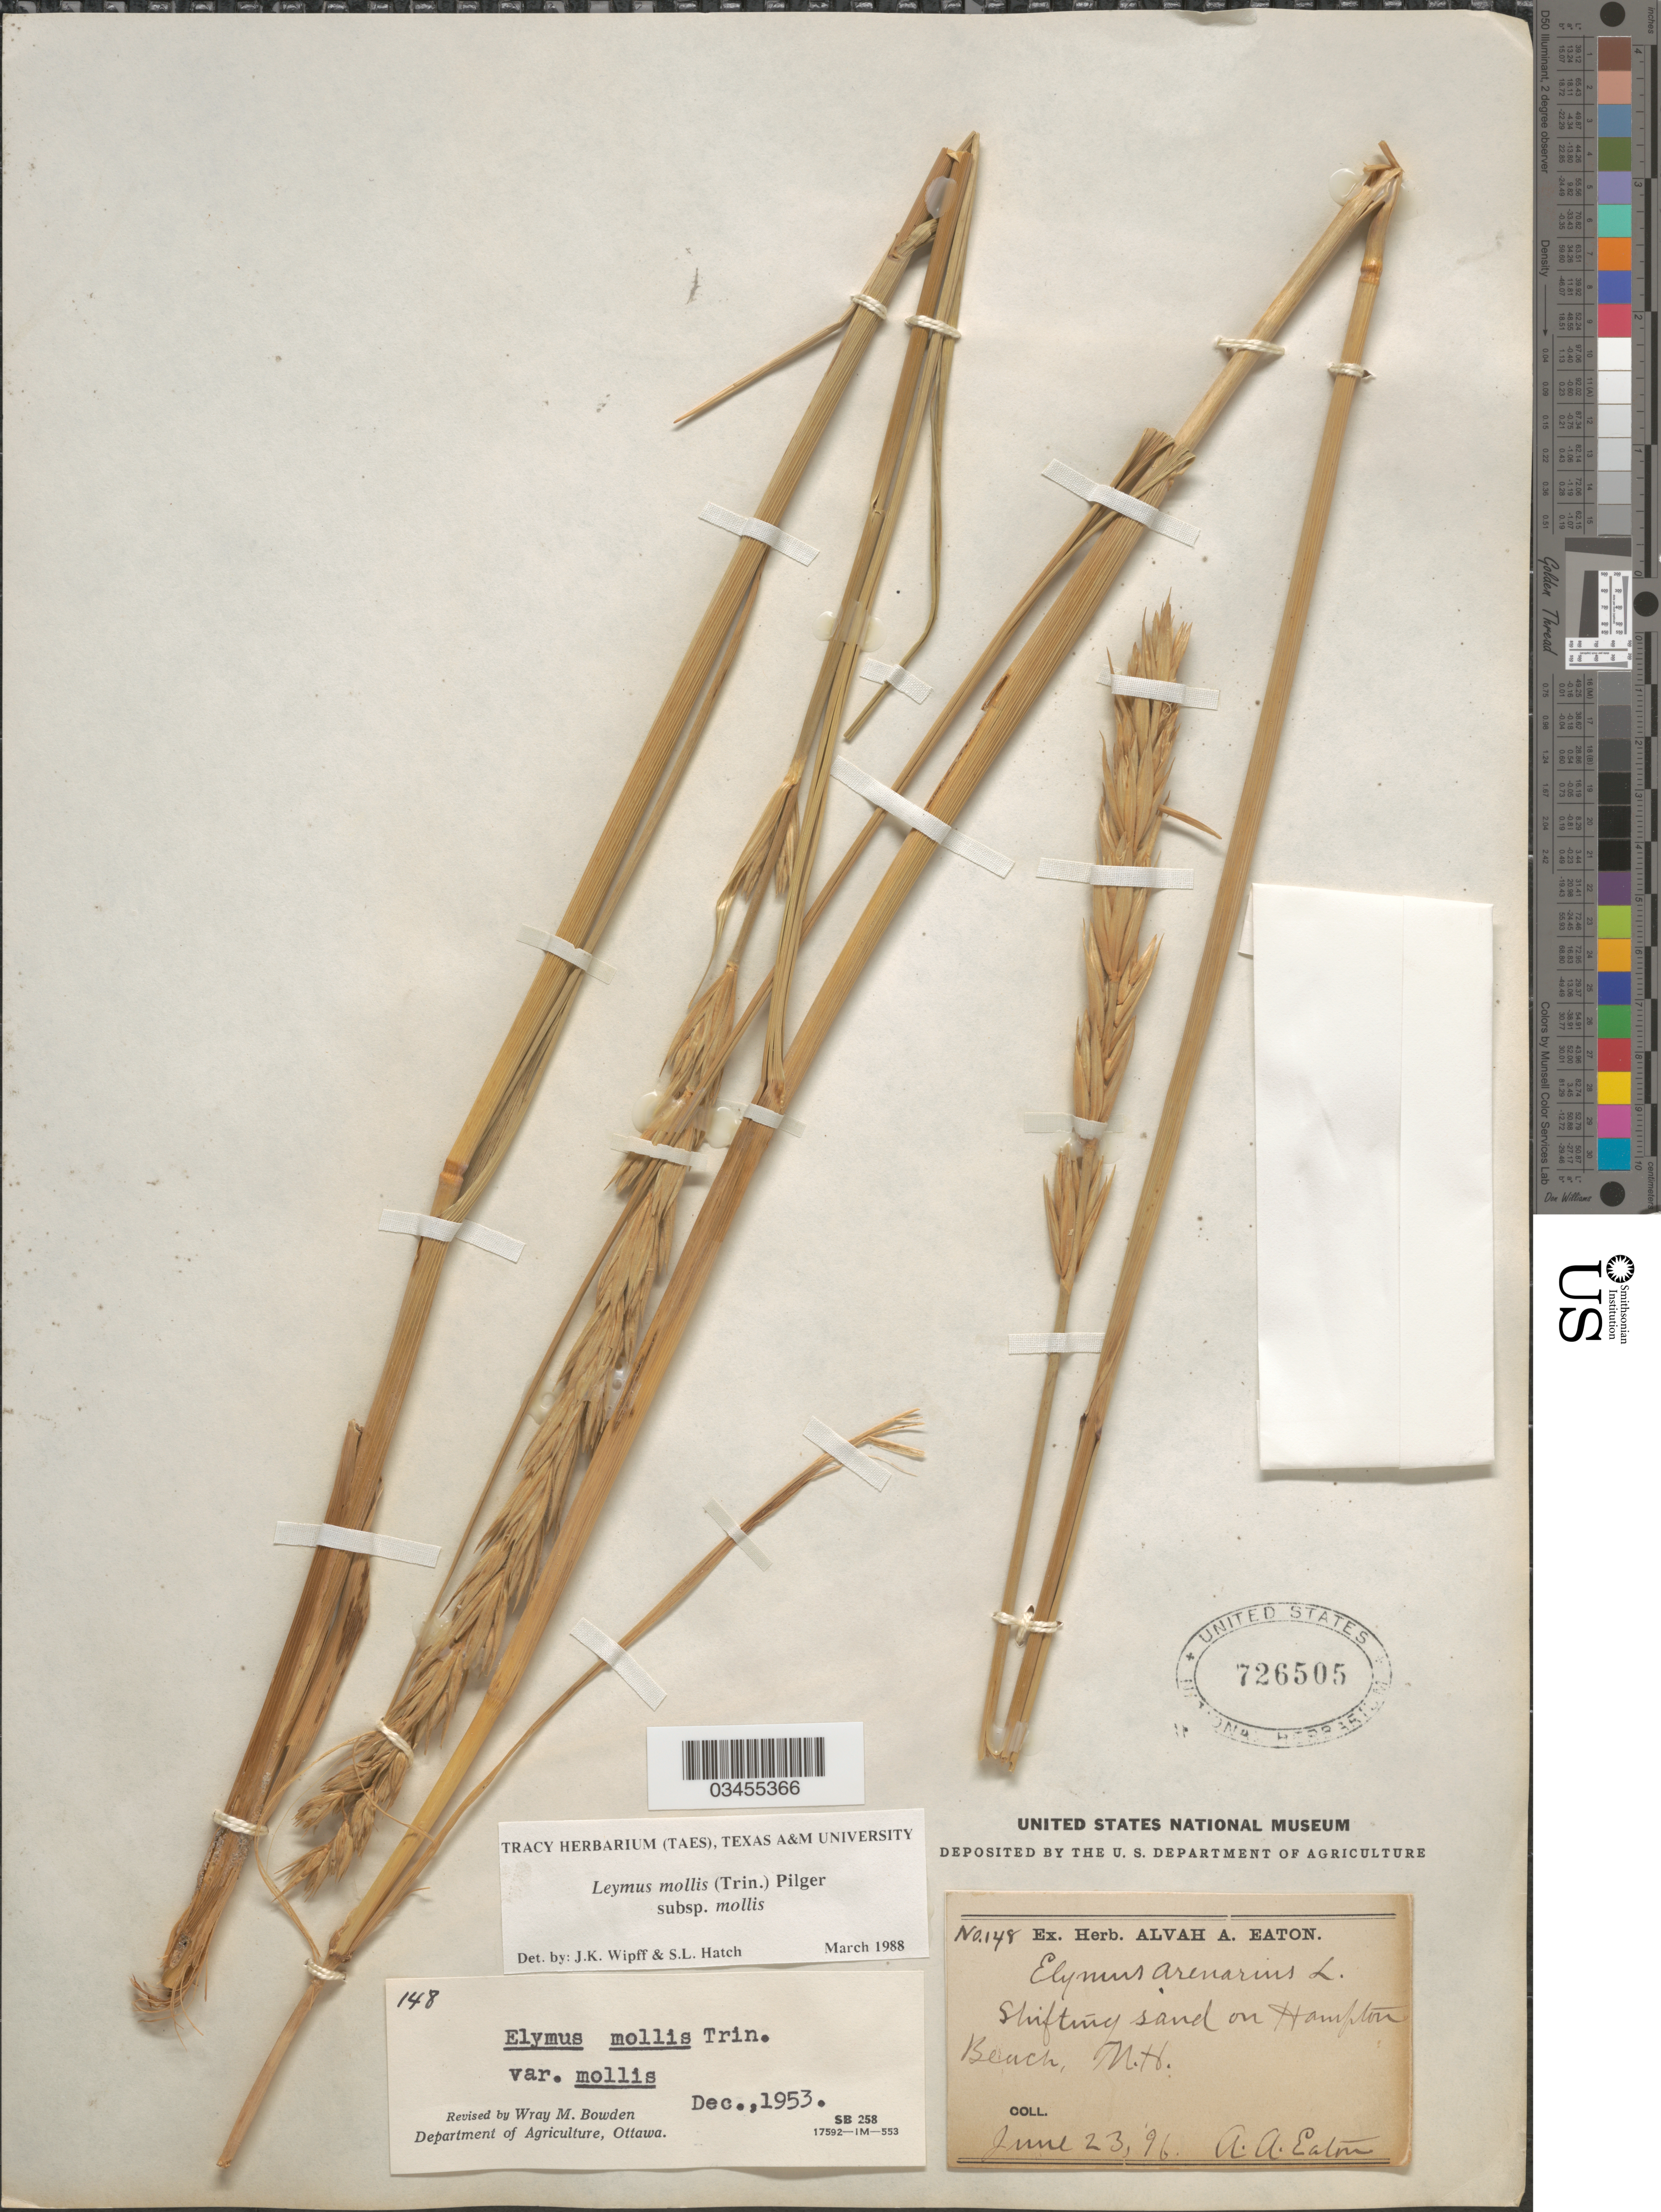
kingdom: Plantae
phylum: Tracheophyta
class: Liliopsida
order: Poales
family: Poaceae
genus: Leymus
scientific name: Leymus mollis subsp. mollis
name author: (Trin.) Pilg.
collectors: A. A. Eaton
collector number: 148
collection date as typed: Transcribed d/m/y: 23/6/96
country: United States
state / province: New Hampshire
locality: Shifting sand on Hampton Beach.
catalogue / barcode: US 726505